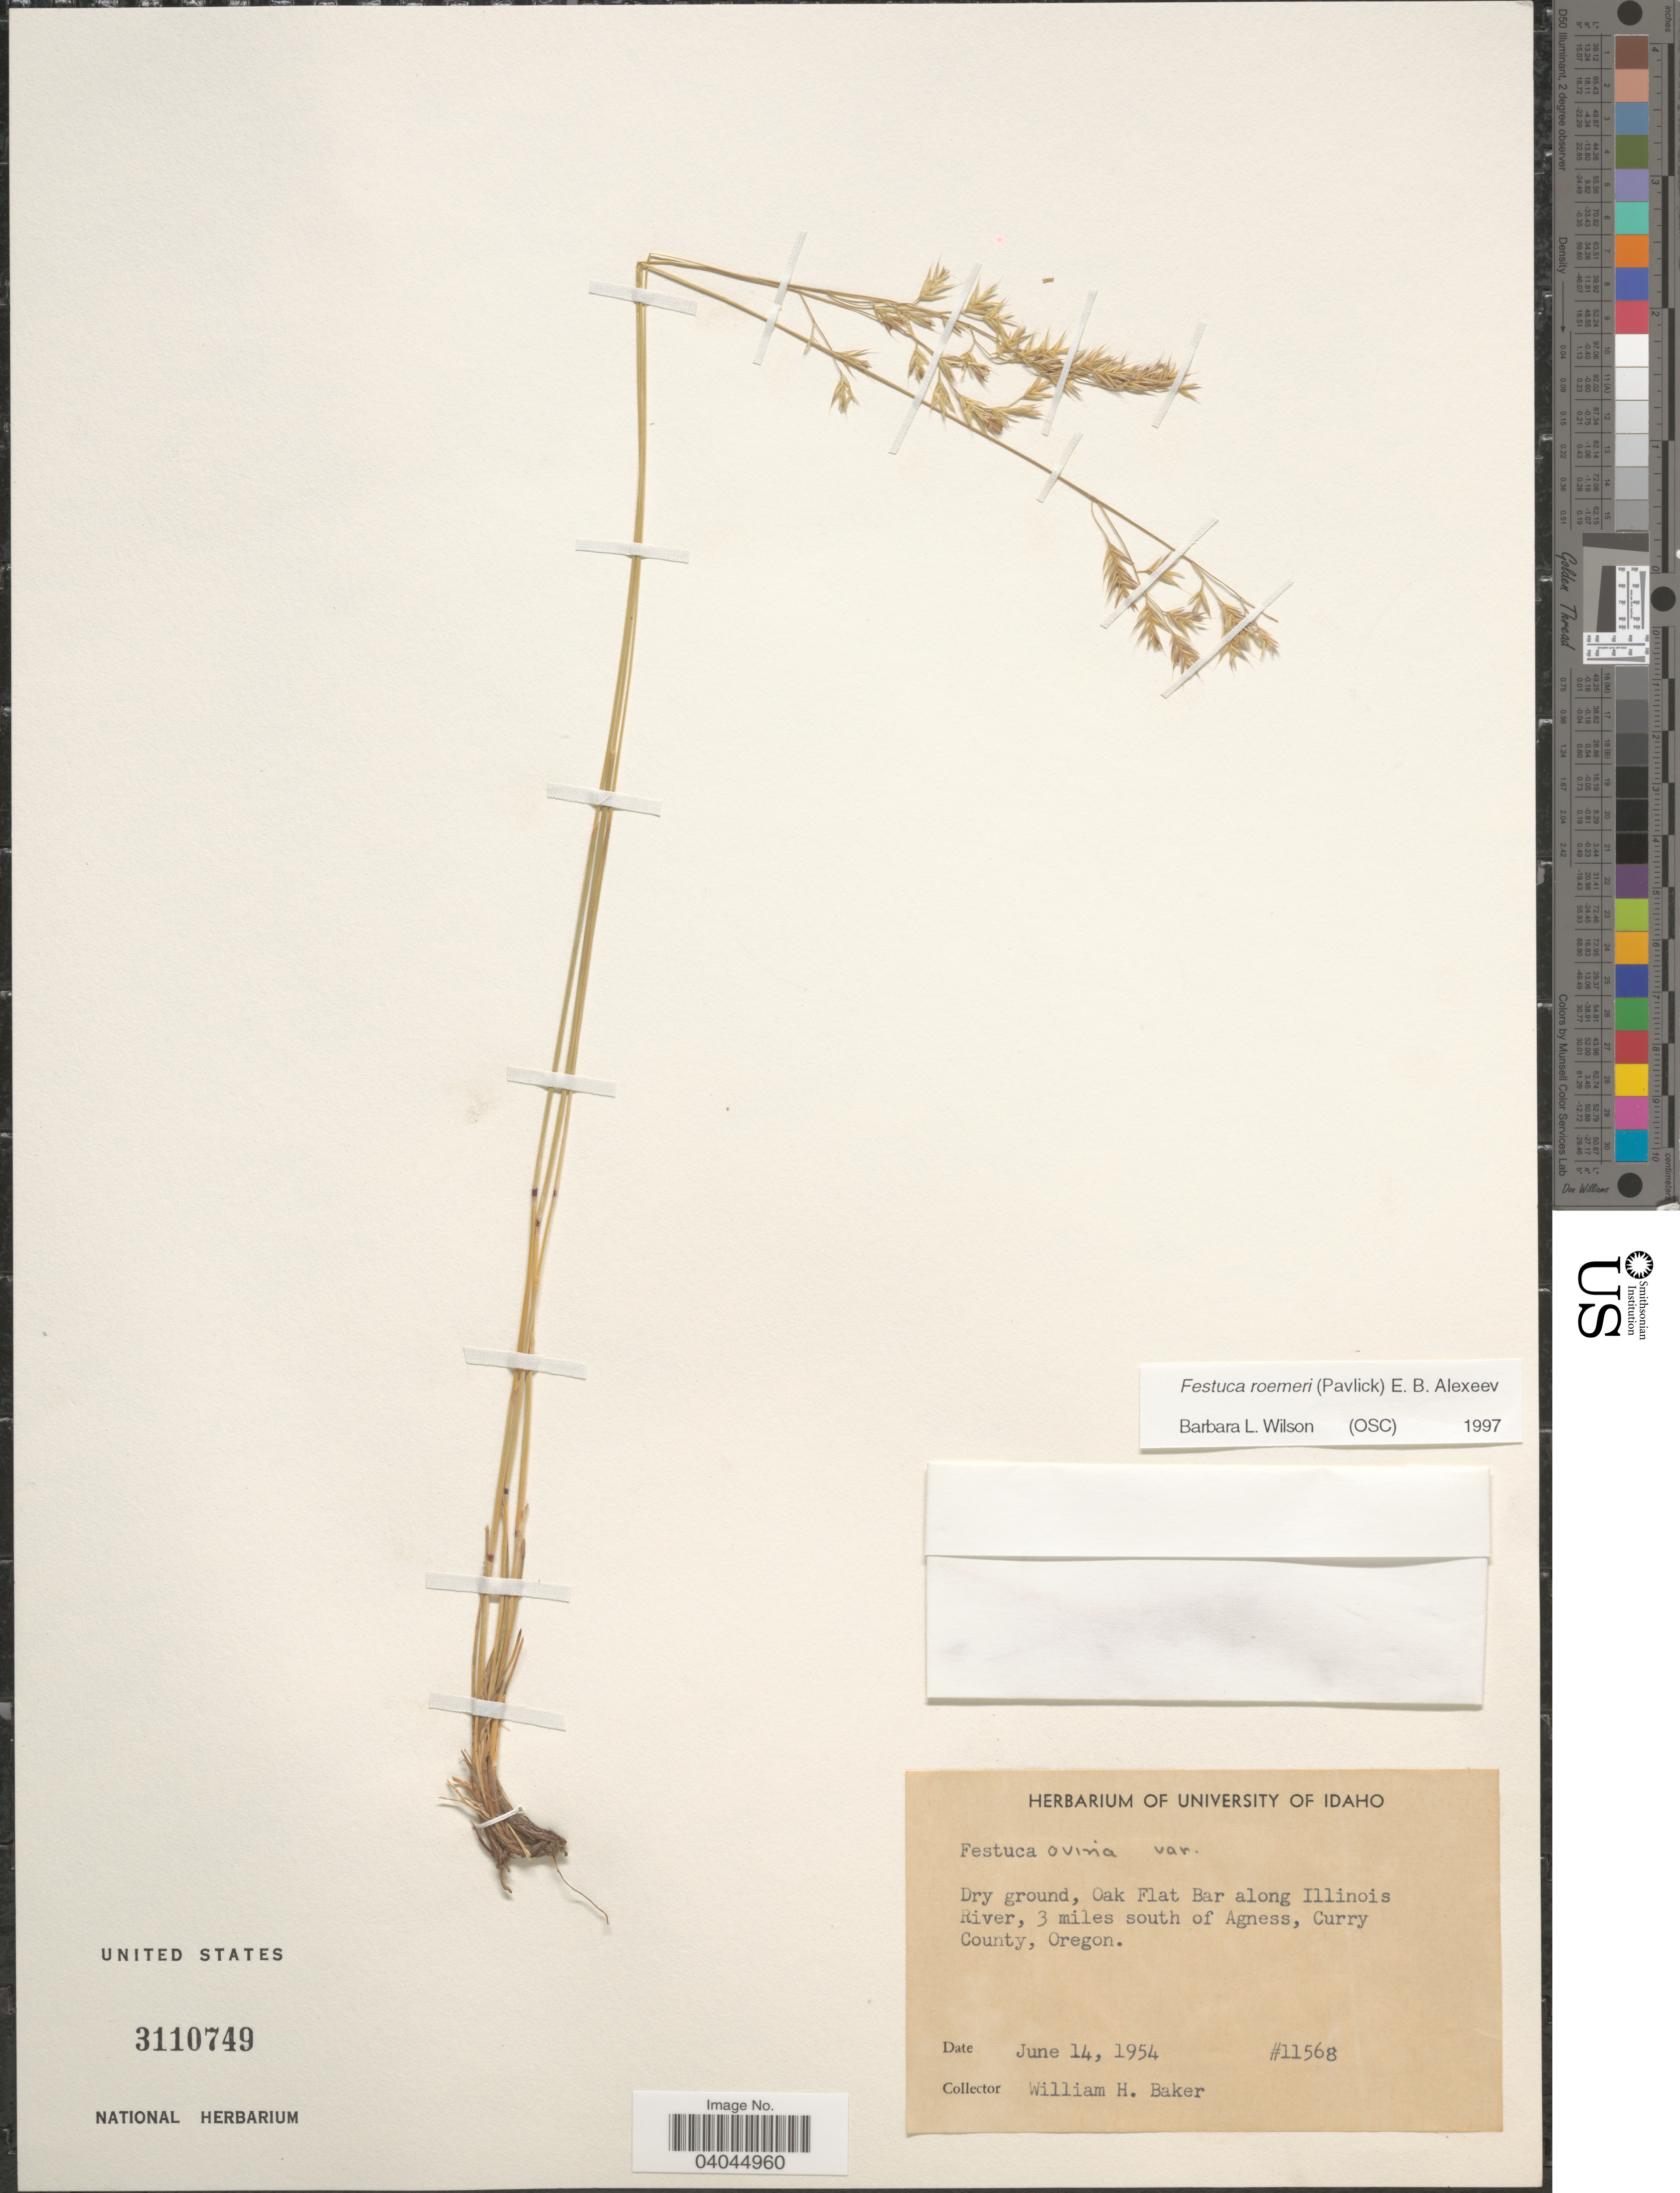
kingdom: Plantae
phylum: Tracheophyta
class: Liliopsida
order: Poales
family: Poaceae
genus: Festuca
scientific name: Festuca roemeri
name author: (Pavlick) E.B. Alexeev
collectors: W. H. Baker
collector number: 11568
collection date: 1954-06-14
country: United States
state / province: Oregon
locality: Dry ground, Oak Flat Bar along Illinois River, 3 miles south of Agness, Curry County.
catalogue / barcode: US 3110749